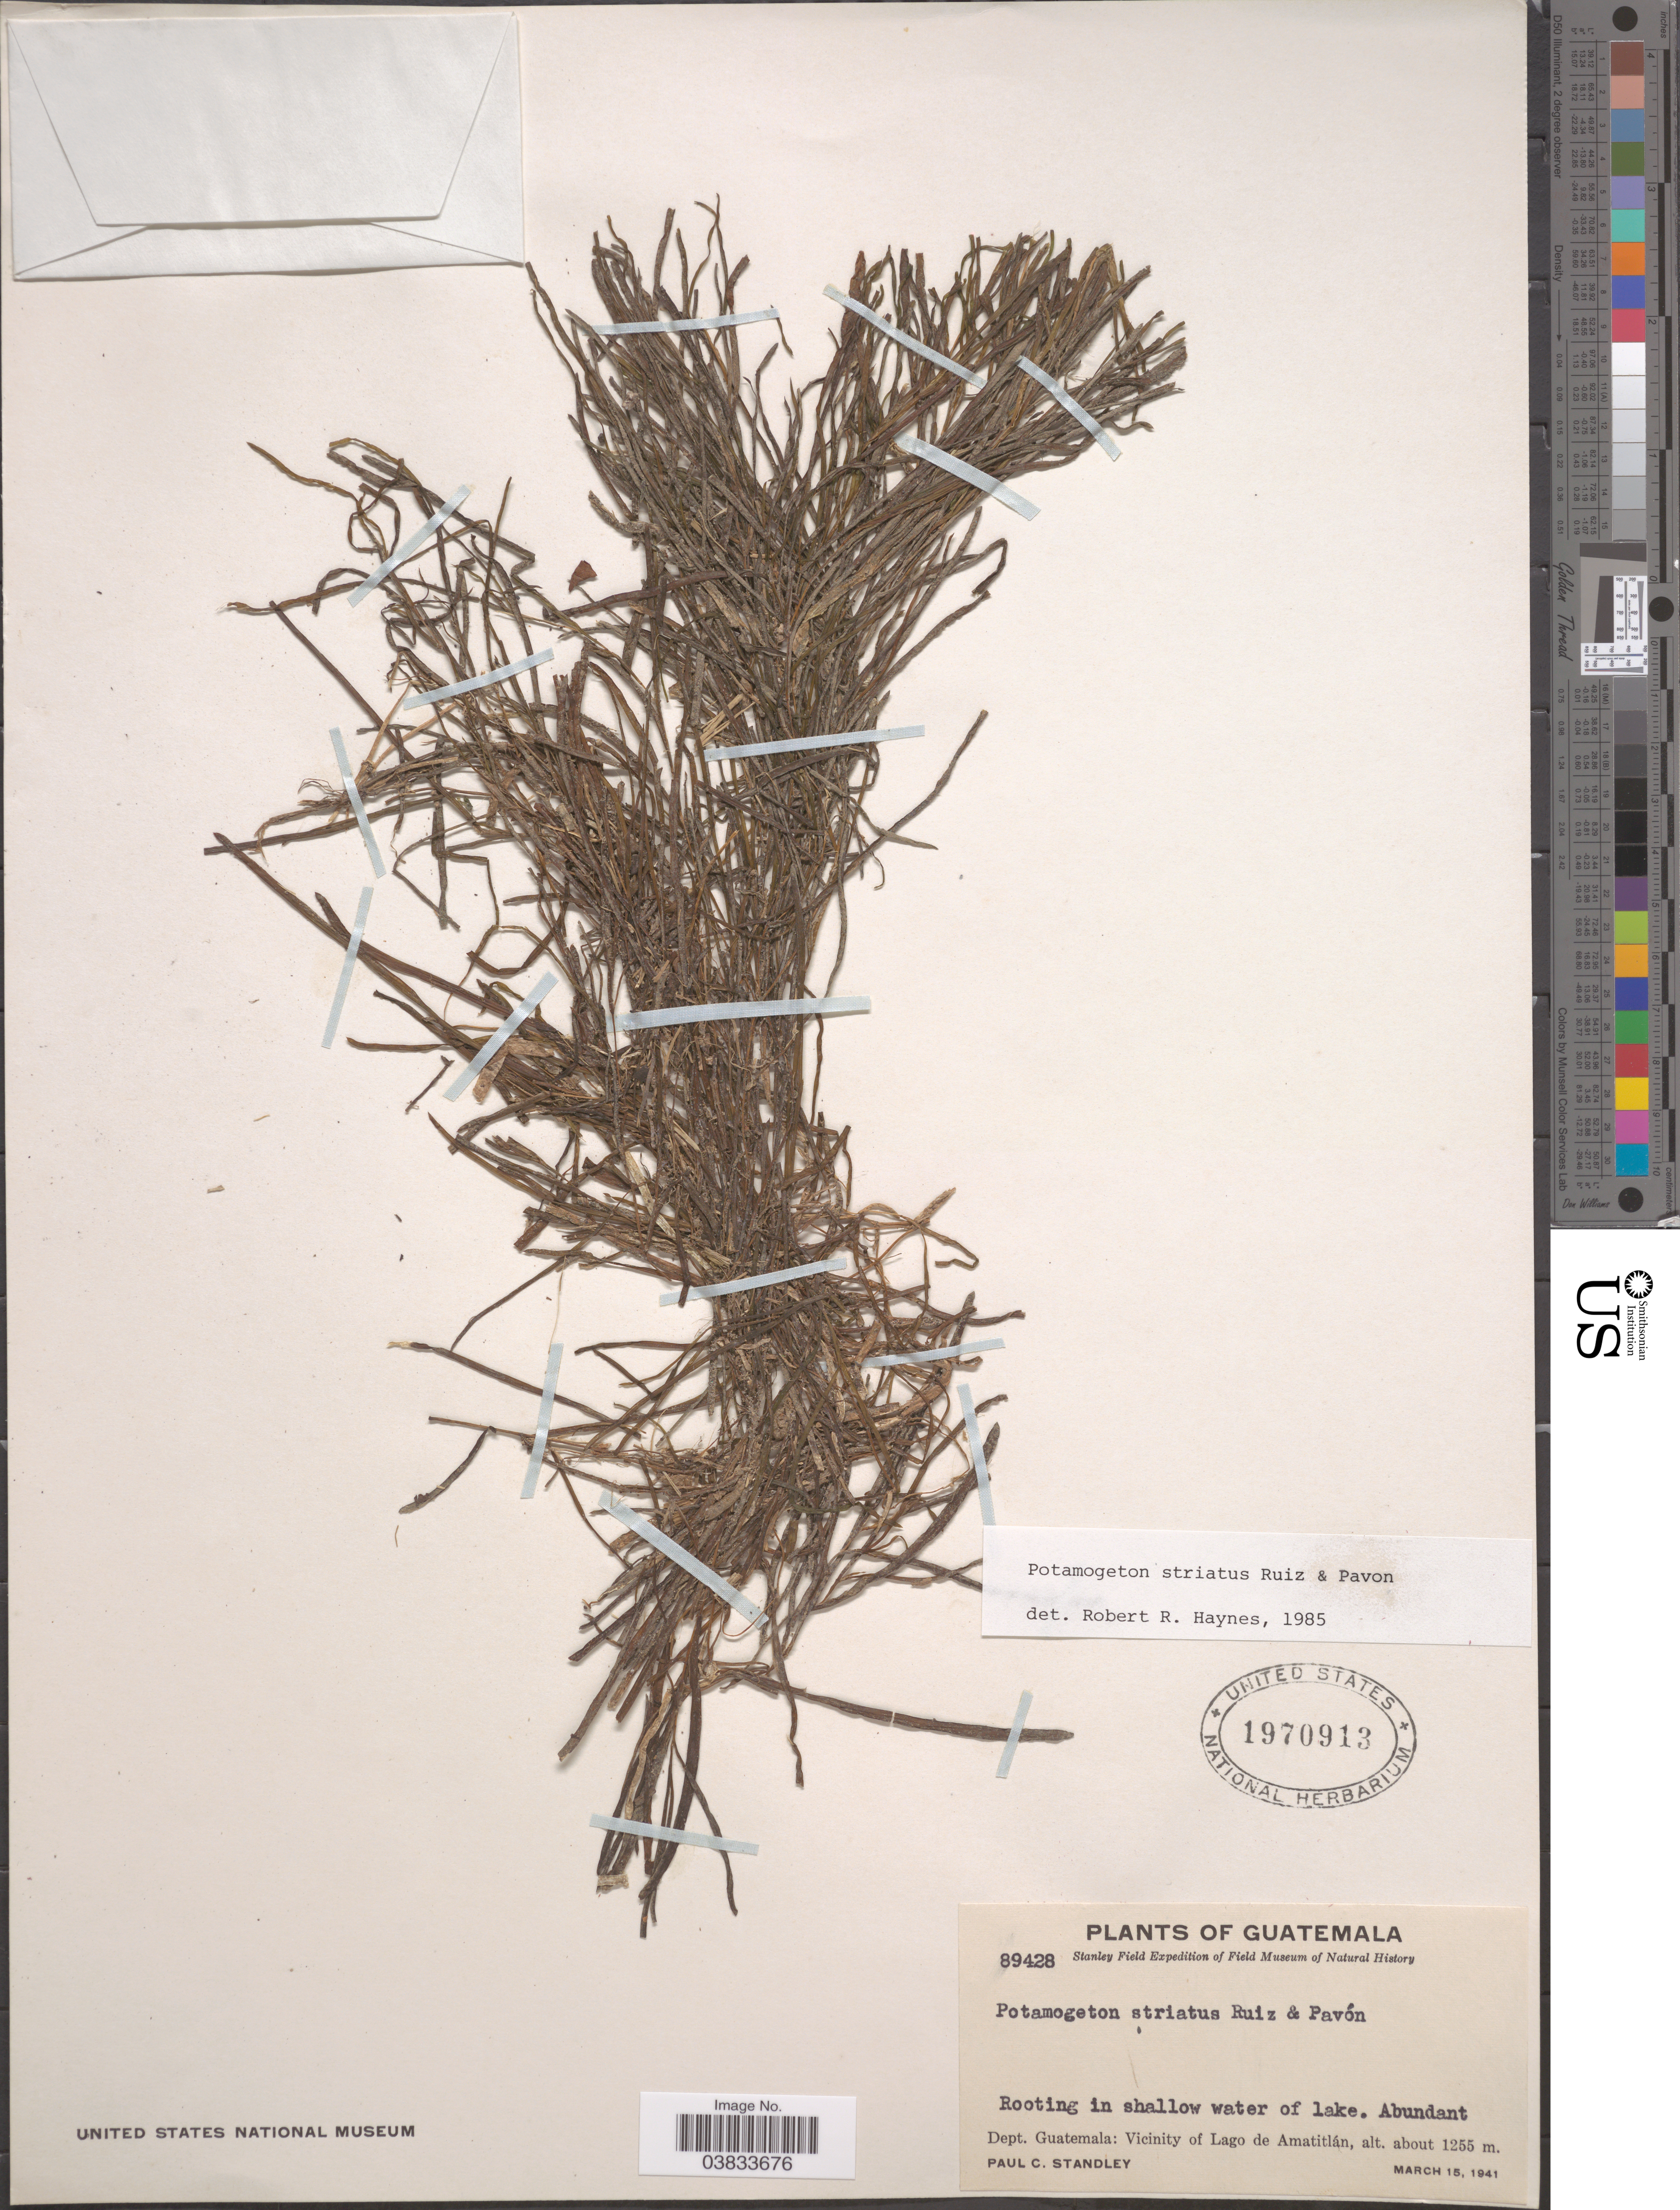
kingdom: Plantae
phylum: Tracheophyta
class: Liliopsida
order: Alismatales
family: Potamogetonaceae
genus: Stuckenia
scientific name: Stuckenia striata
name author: (Ruiz & Pav.) Holub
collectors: P. C. Standley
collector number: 89428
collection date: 1941-03-15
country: Guatemala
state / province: Guatemala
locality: Dept. Guatemala: Vicinity of Lago de Amatitlán.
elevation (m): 1255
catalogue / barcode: US 1970913